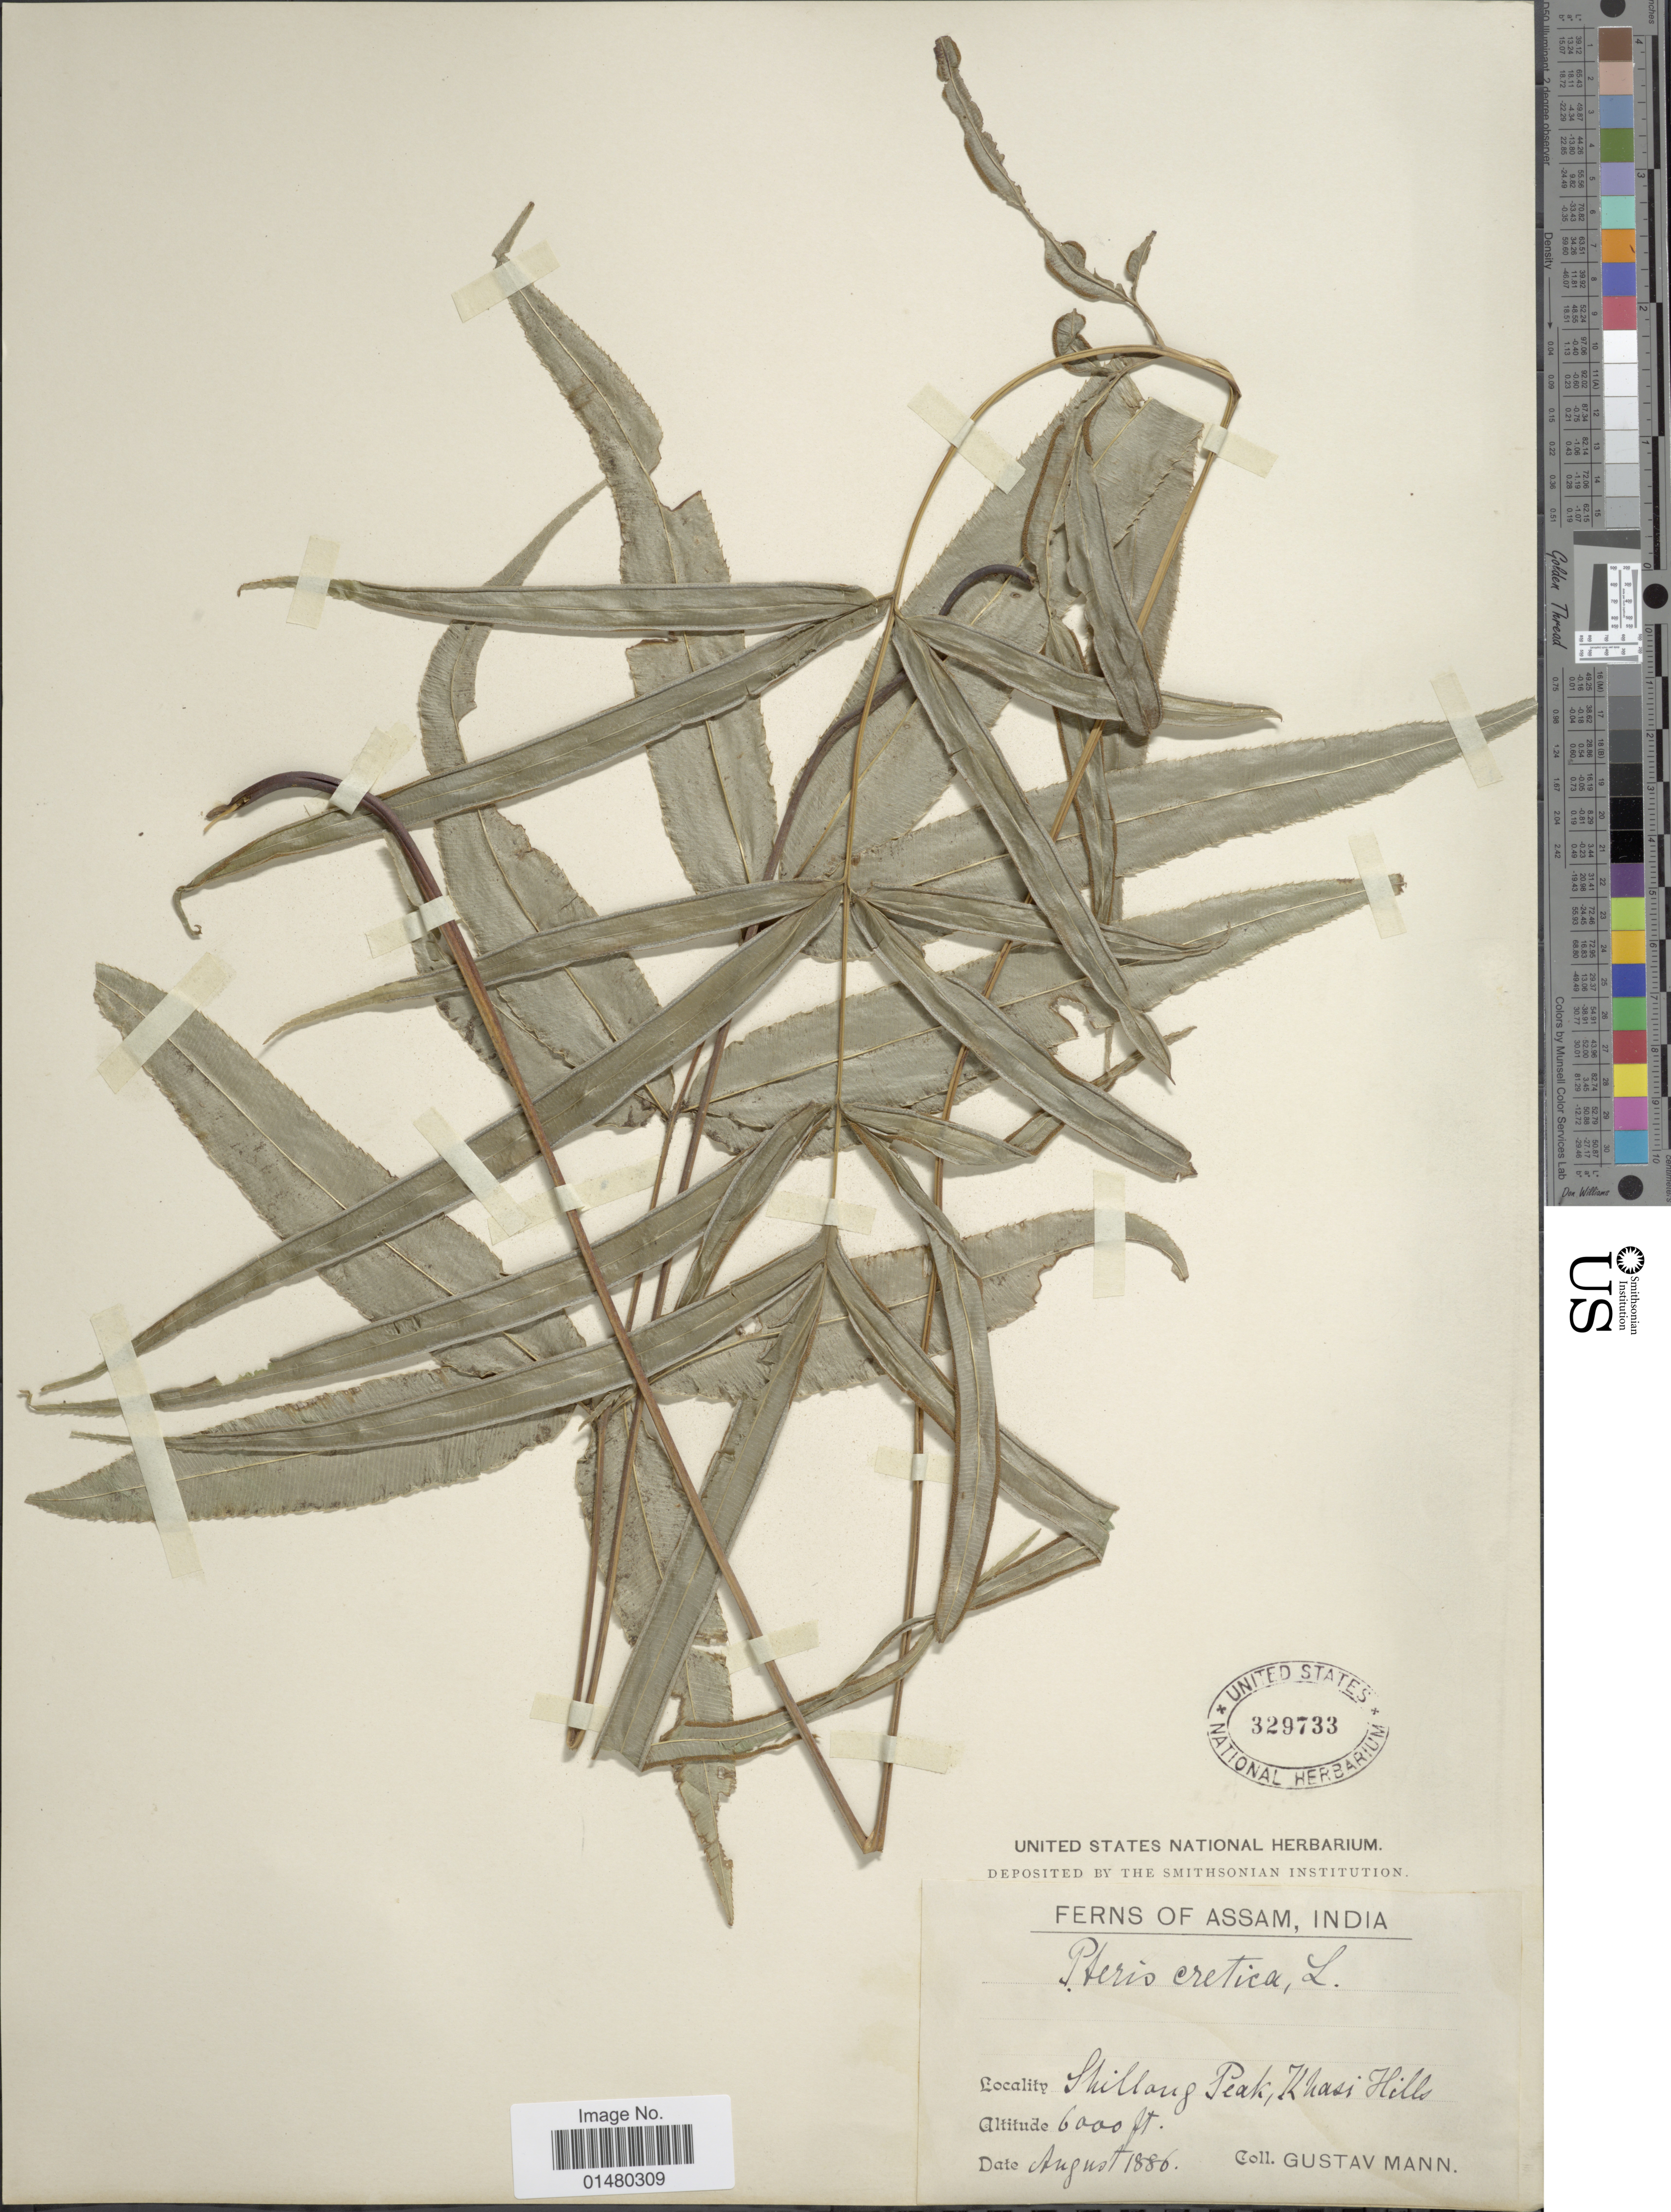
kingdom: Plantae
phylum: Tracheophyta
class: Polypodiopsida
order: Polypodiales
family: Pteridaceae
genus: Pteris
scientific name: Pteris cretica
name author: L.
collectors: G. Mann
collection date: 1886-08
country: India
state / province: Meghalaya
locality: Shillong Peak, Khasi Hills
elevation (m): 1829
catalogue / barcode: US 329733